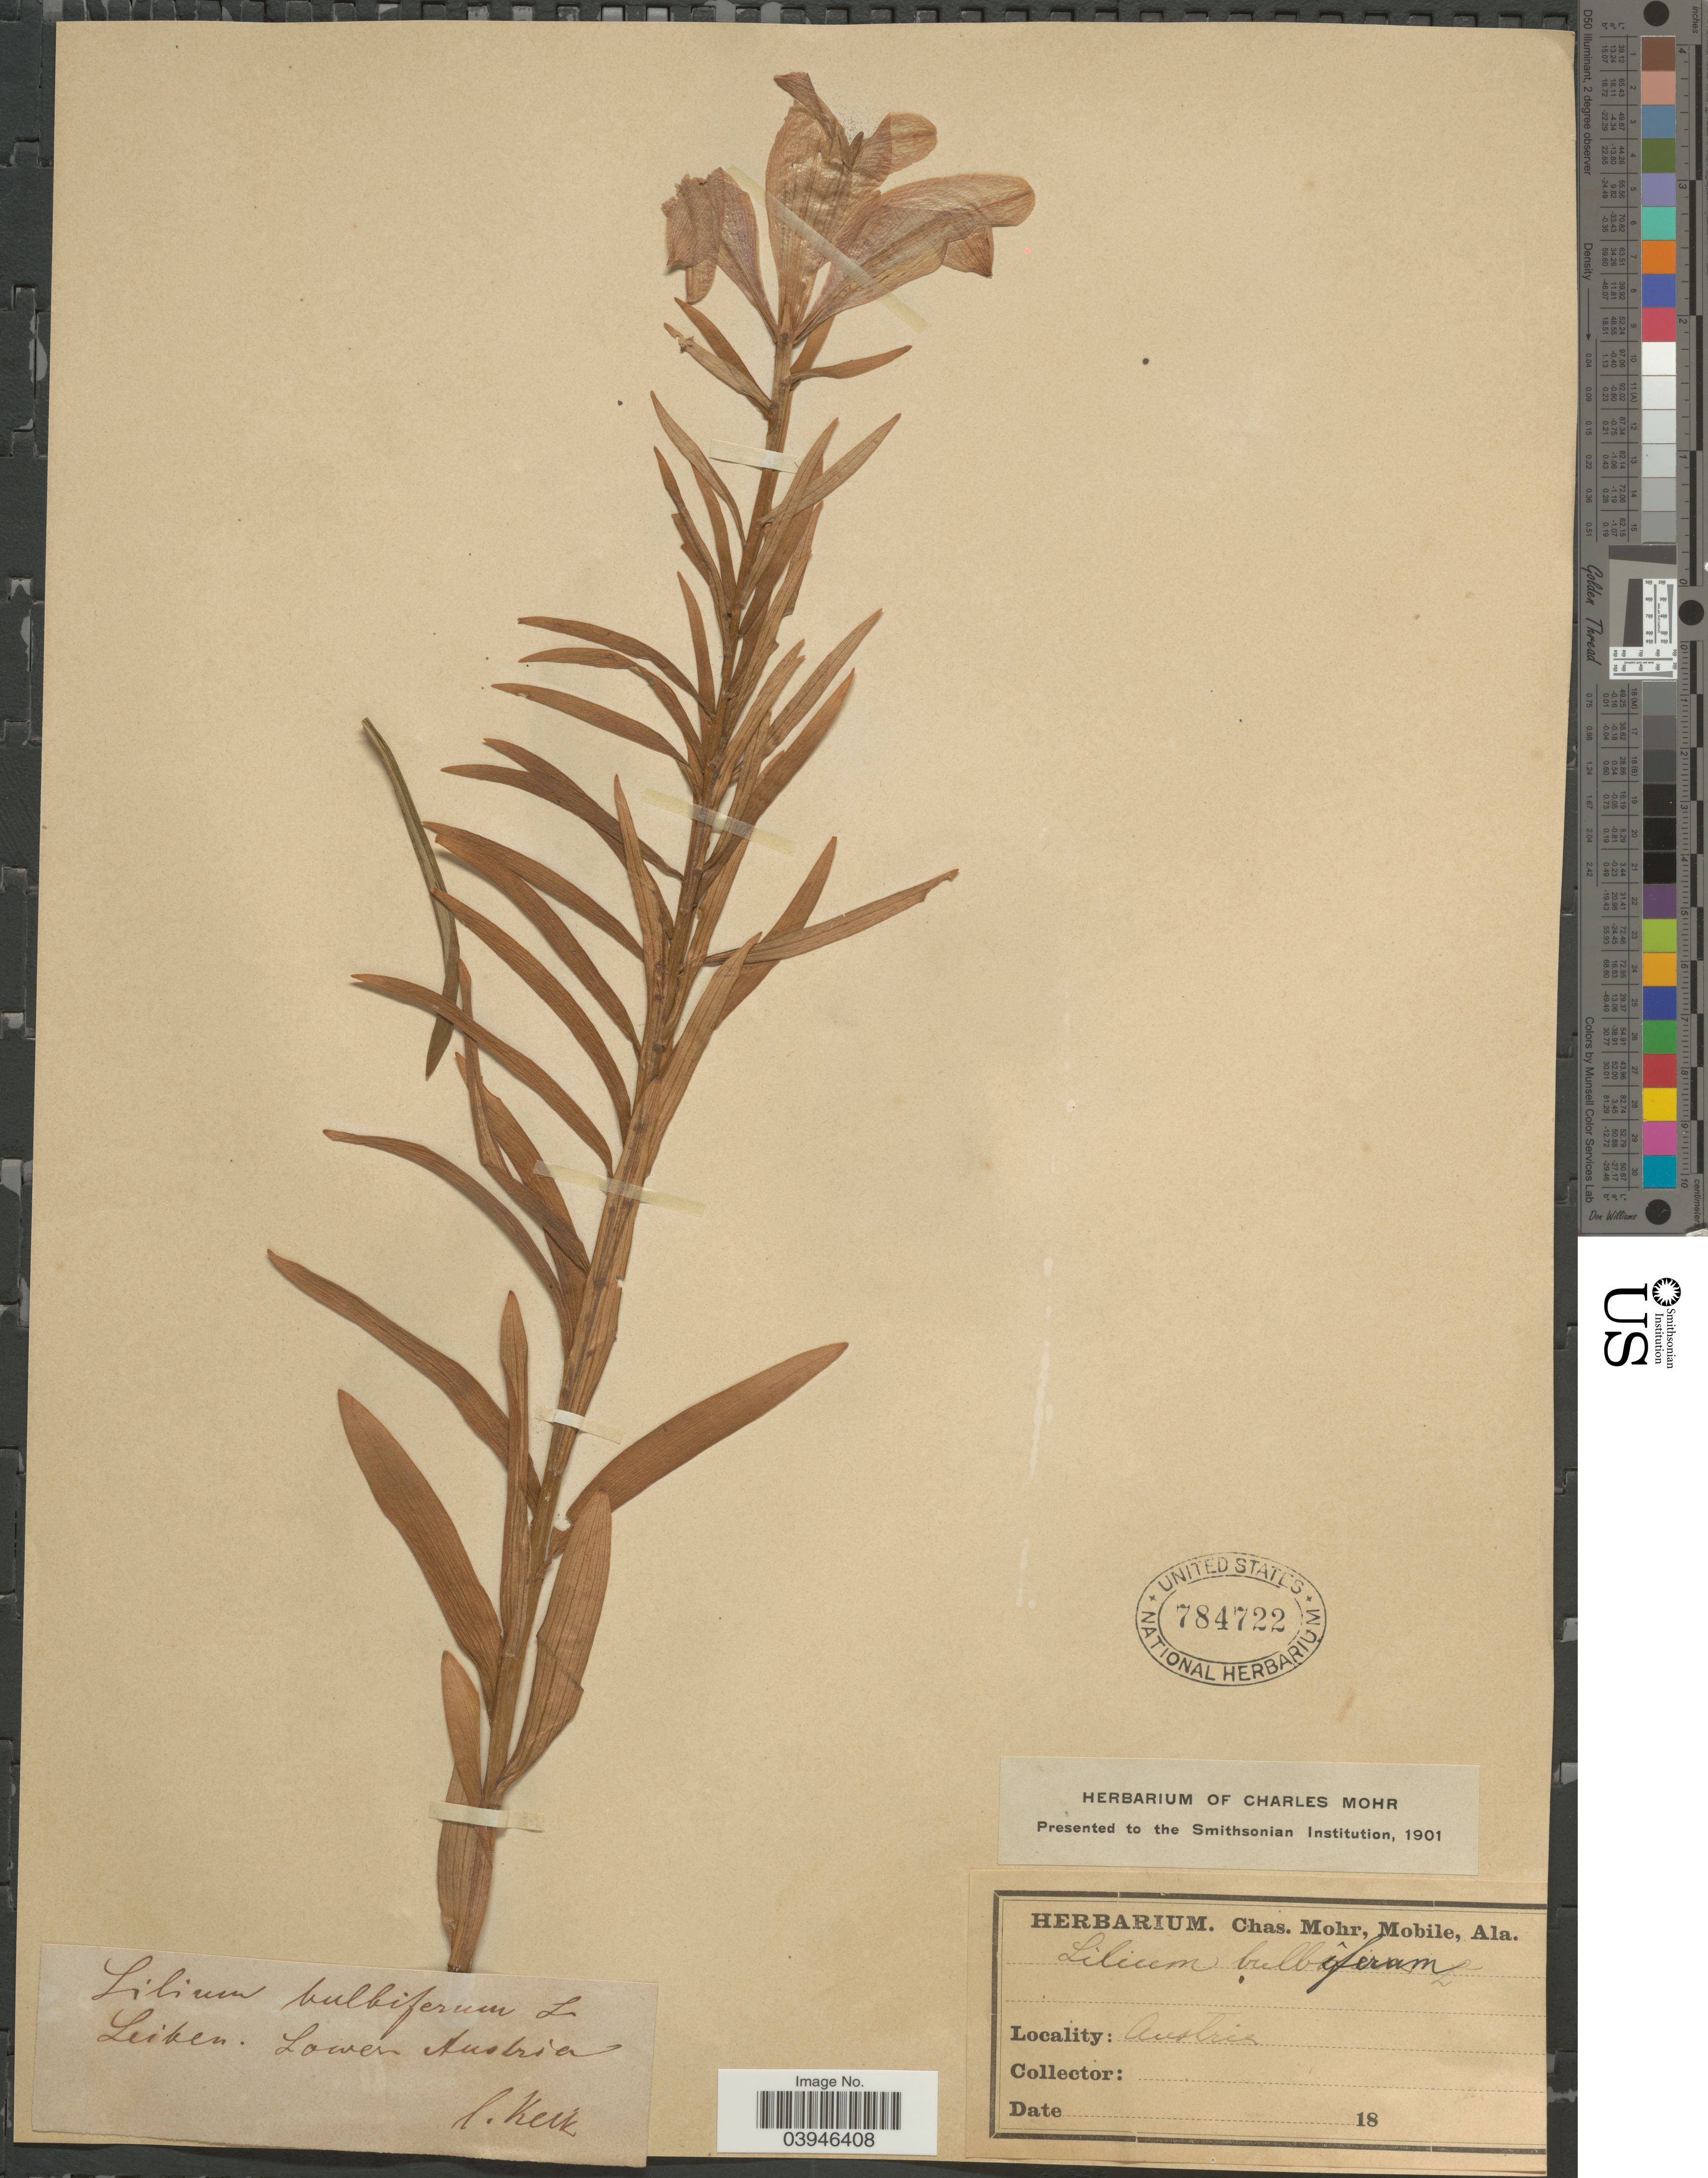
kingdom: Plantae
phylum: Tracheophyta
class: Liliopsida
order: Liliales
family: Liliaceae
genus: Lilium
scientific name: Lilium bulbiferum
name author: L.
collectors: -- Keck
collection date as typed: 18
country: Austria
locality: Leiben. Lower Austria.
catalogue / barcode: US 784722